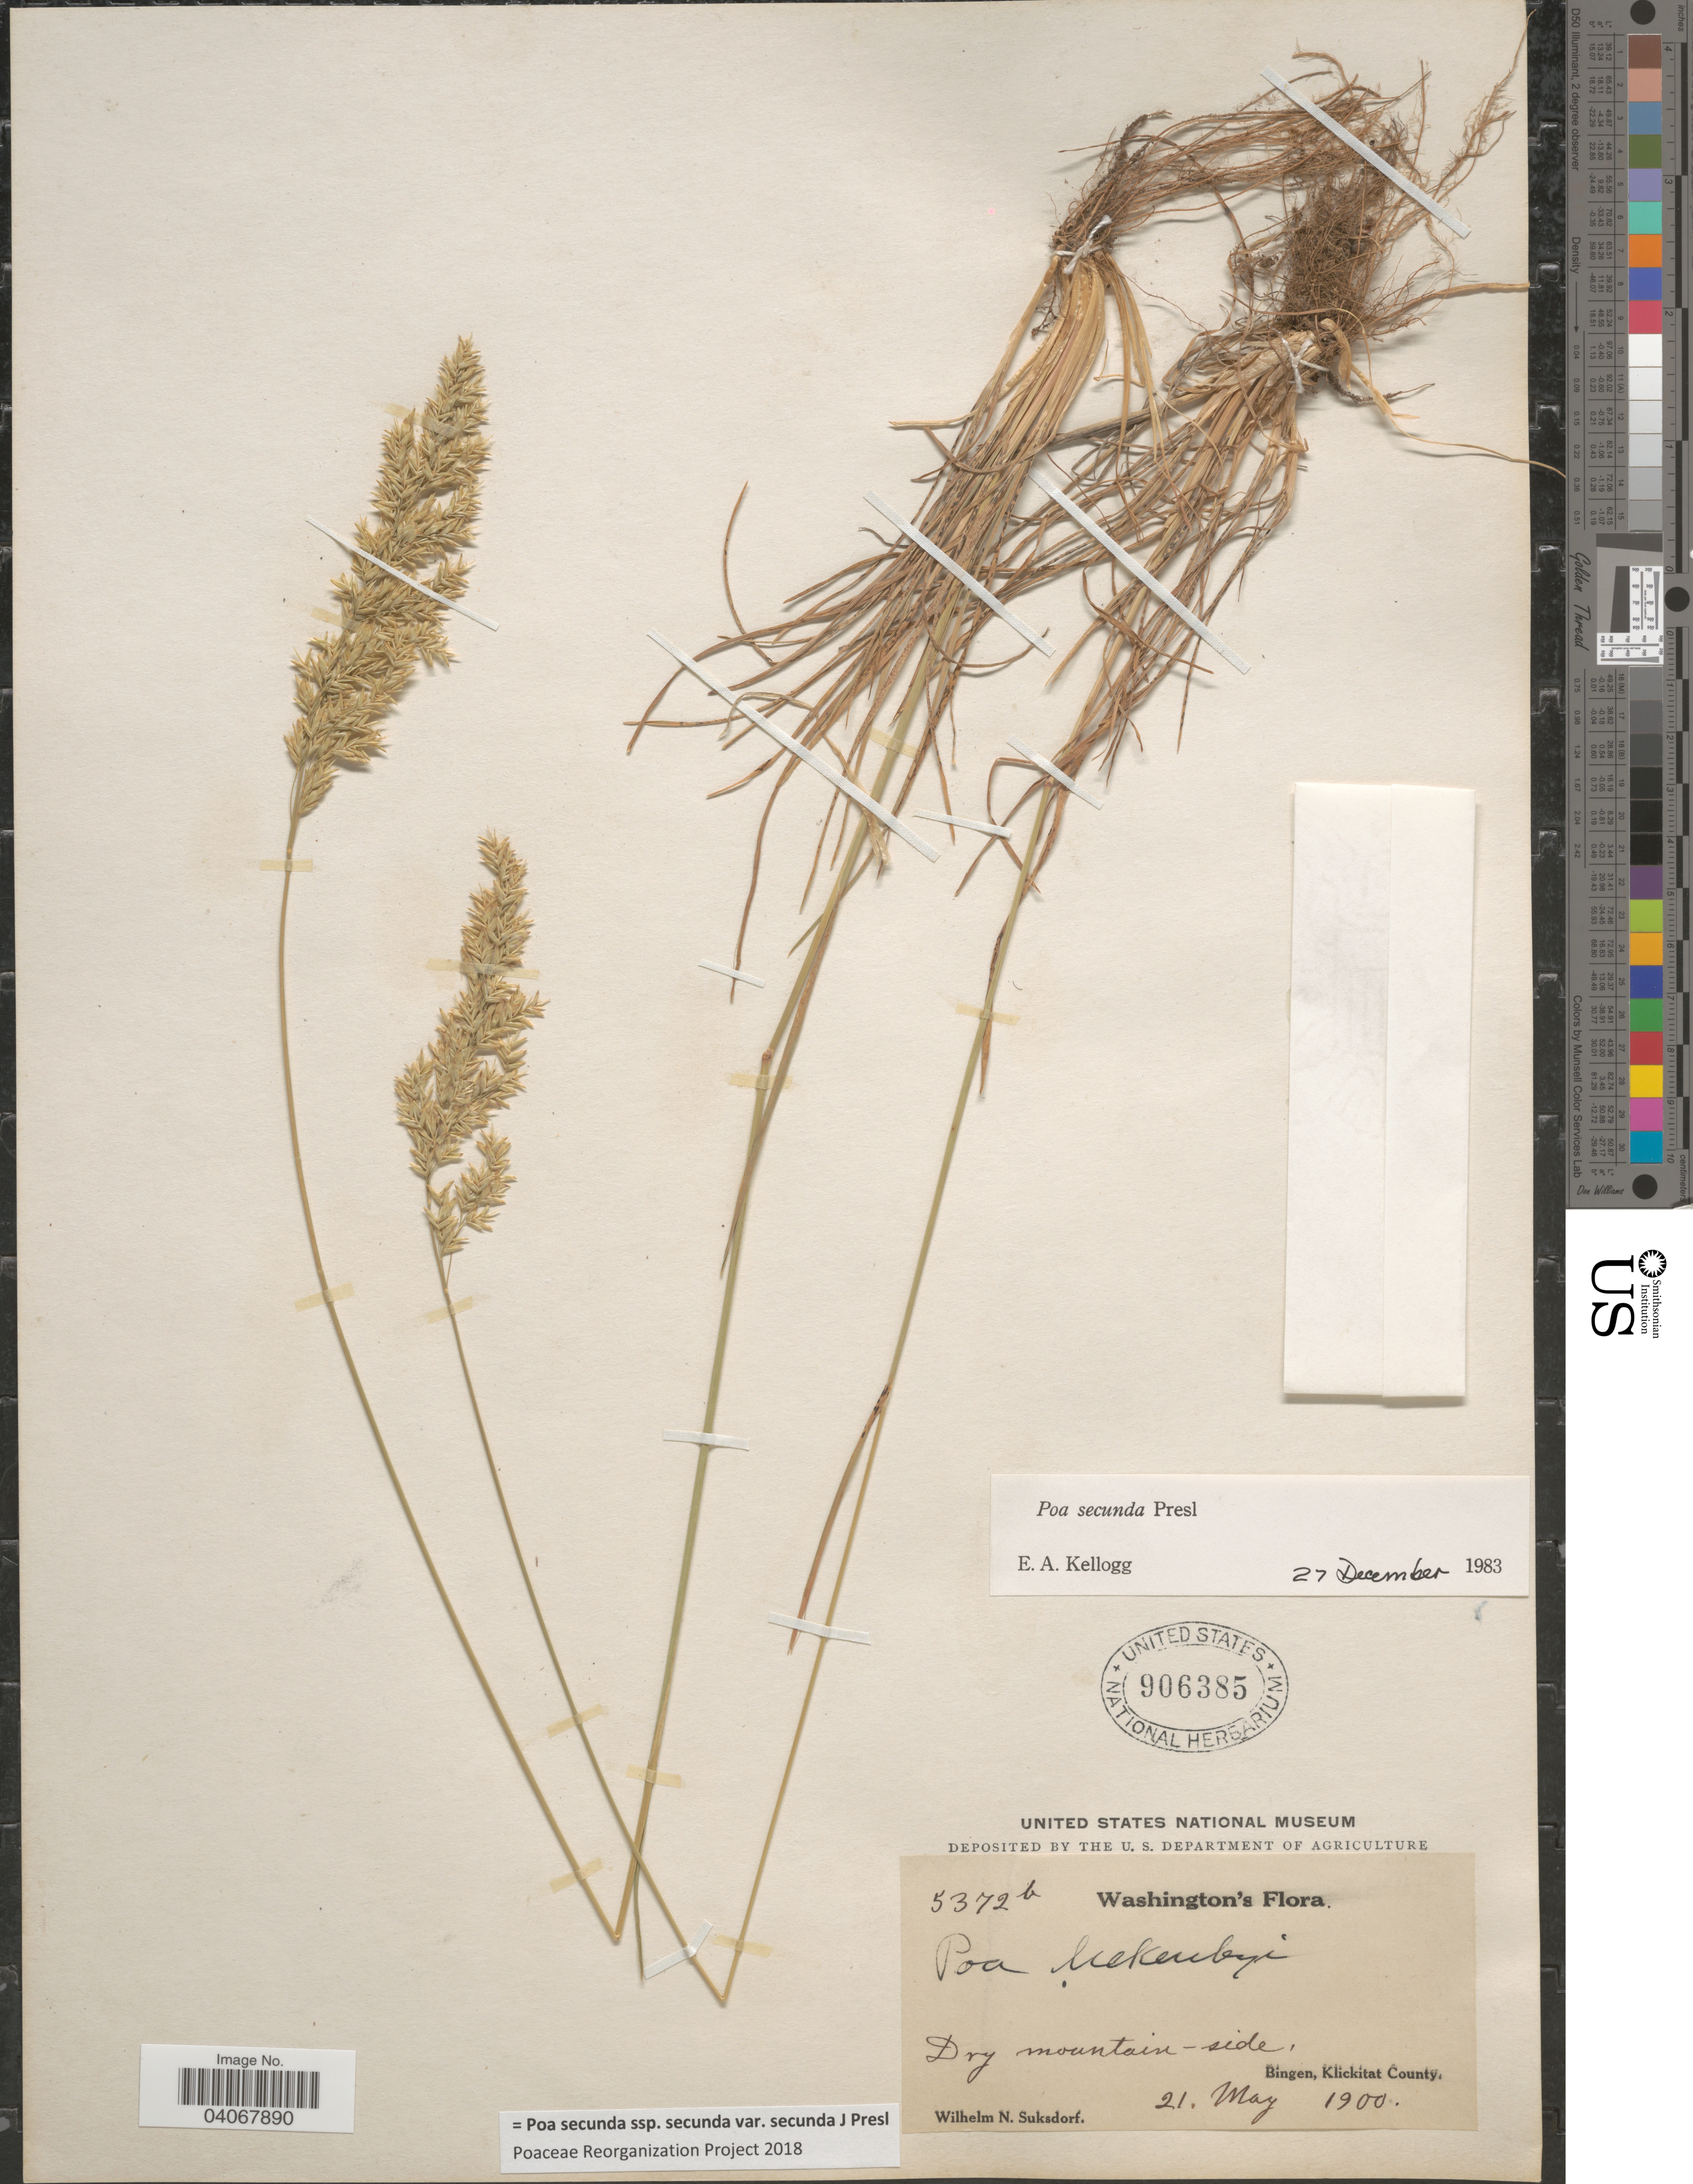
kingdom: Plantae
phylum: Tracheophyta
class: Liliopsida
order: Poales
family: Poaceae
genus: Poa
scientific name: Poa secunda subsp. secunda var. secunda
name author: J. Presl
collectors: W. N. Suksdorf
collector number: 5372b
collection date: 1900-05-21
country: United States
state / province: Washington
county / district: Klickitat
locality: Dry mountain - side, Bingen, Klickitat County.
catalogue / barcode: US 906385